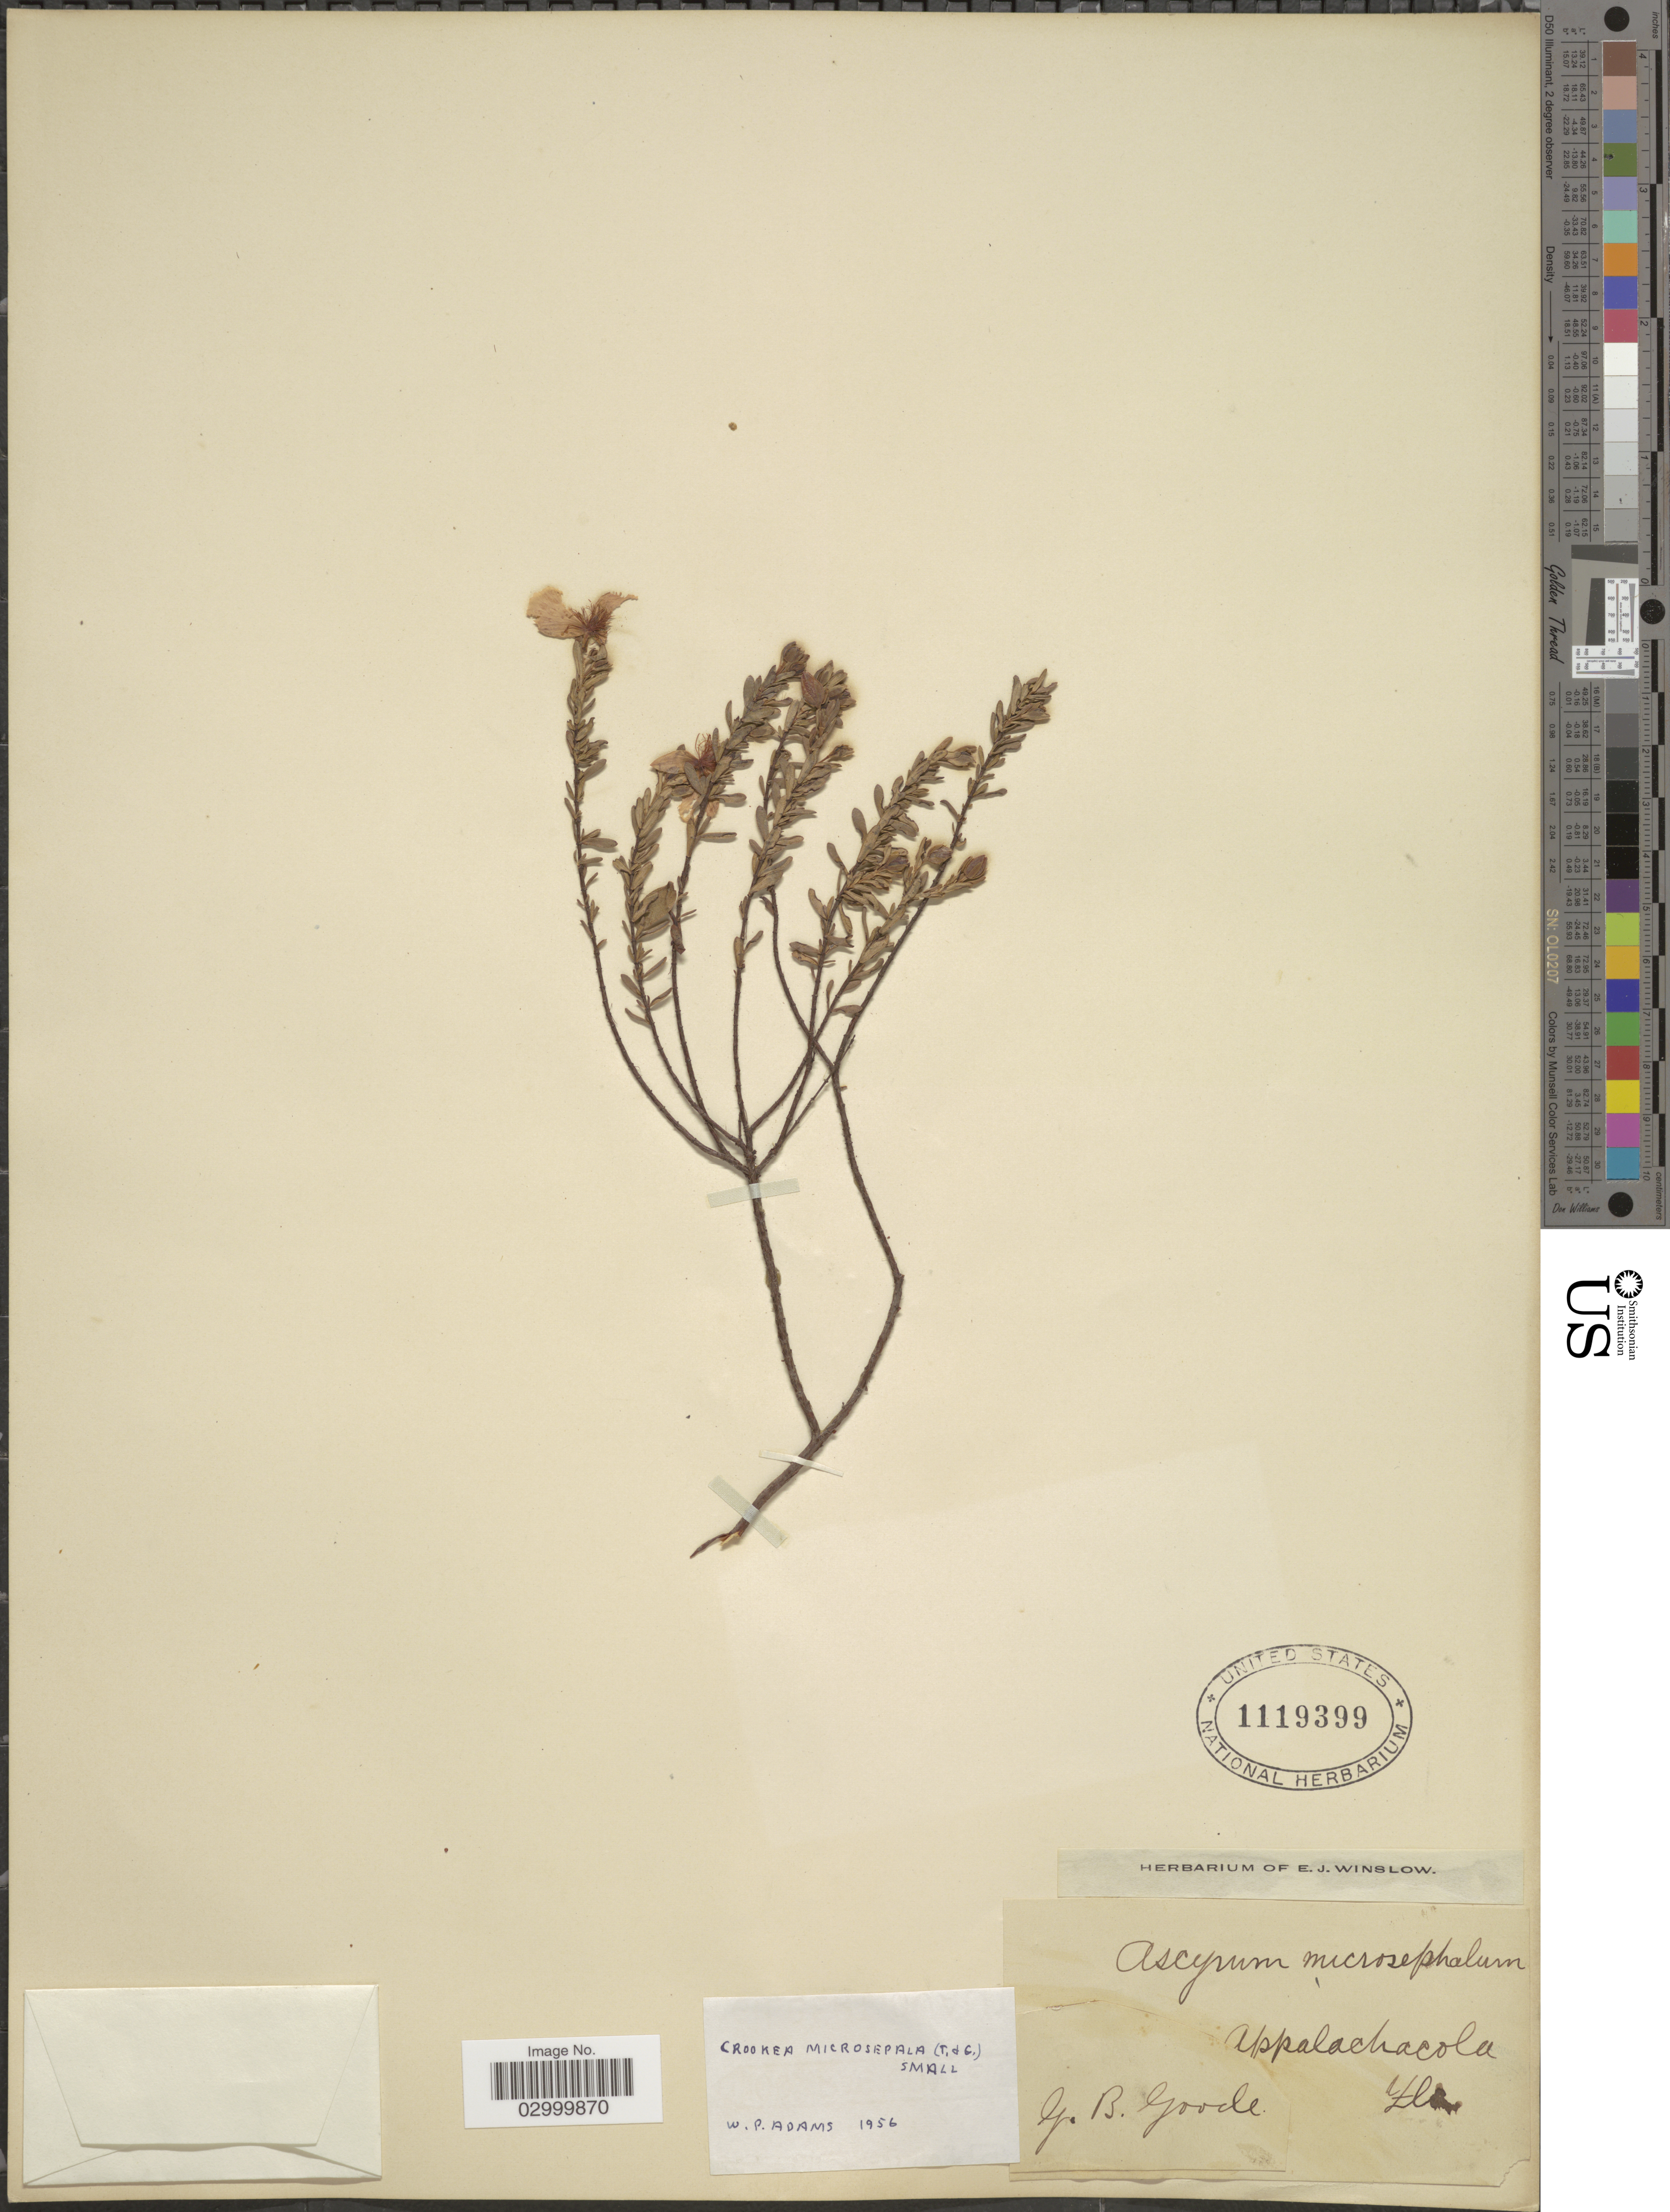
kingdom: Plantae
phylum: Tracheophyta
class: Magnoliopsida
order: Malpighiales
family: Hypericaceae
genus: Hypericum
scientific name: Hypericum microsepalum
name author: (Torr. & A. Gray) A. Gray ex S. Watson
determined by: Strong, Mark T., (BOT), Smithsonian Institution - National Museum of Natural History (UNITED STATES)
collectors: G. Goode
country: United States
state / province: Florida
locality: Appalachacola, Fla.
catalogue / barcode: US 1119399